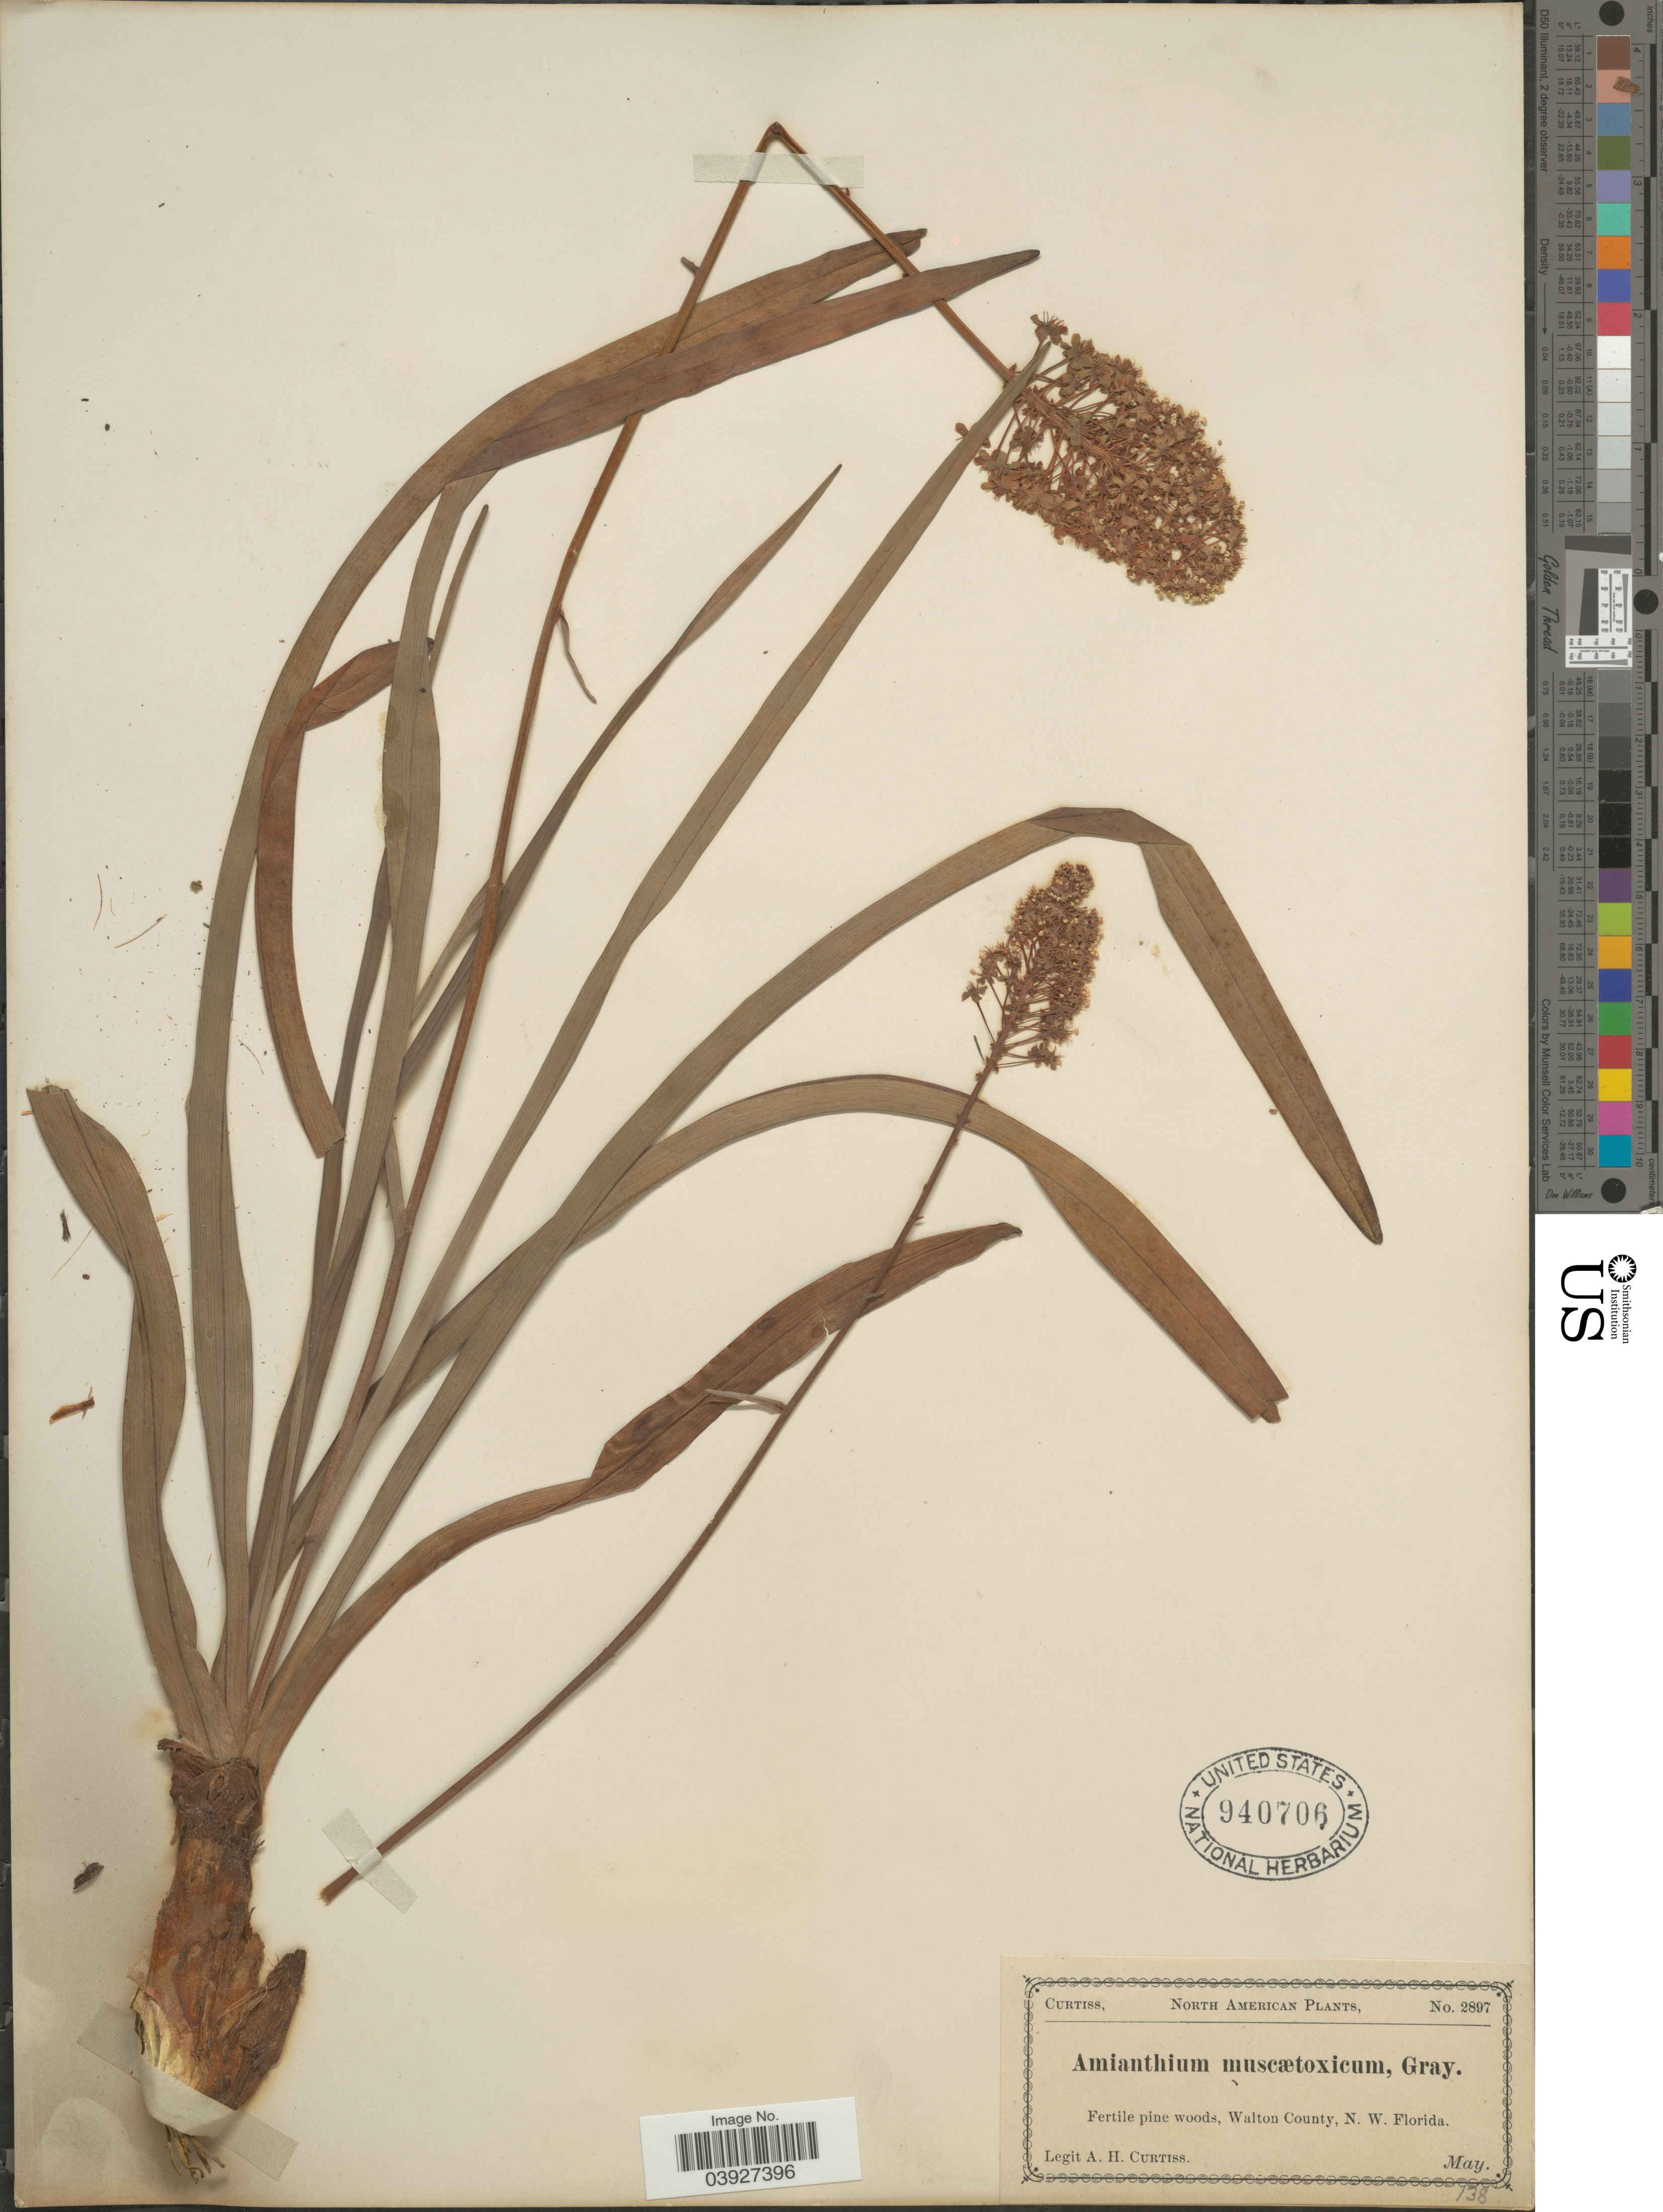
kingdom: Plantae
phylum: Tracheophyta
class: Liliopsida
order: Liliales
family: Melanthiaceae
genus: Amianthium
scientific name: Amianthium muscitoxicum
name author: (Walter) A. Gray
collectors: A. H. Curtiss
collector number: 2897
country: United States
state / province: Florida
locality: Walton County, N. W. Florida.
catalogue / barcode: US 940706